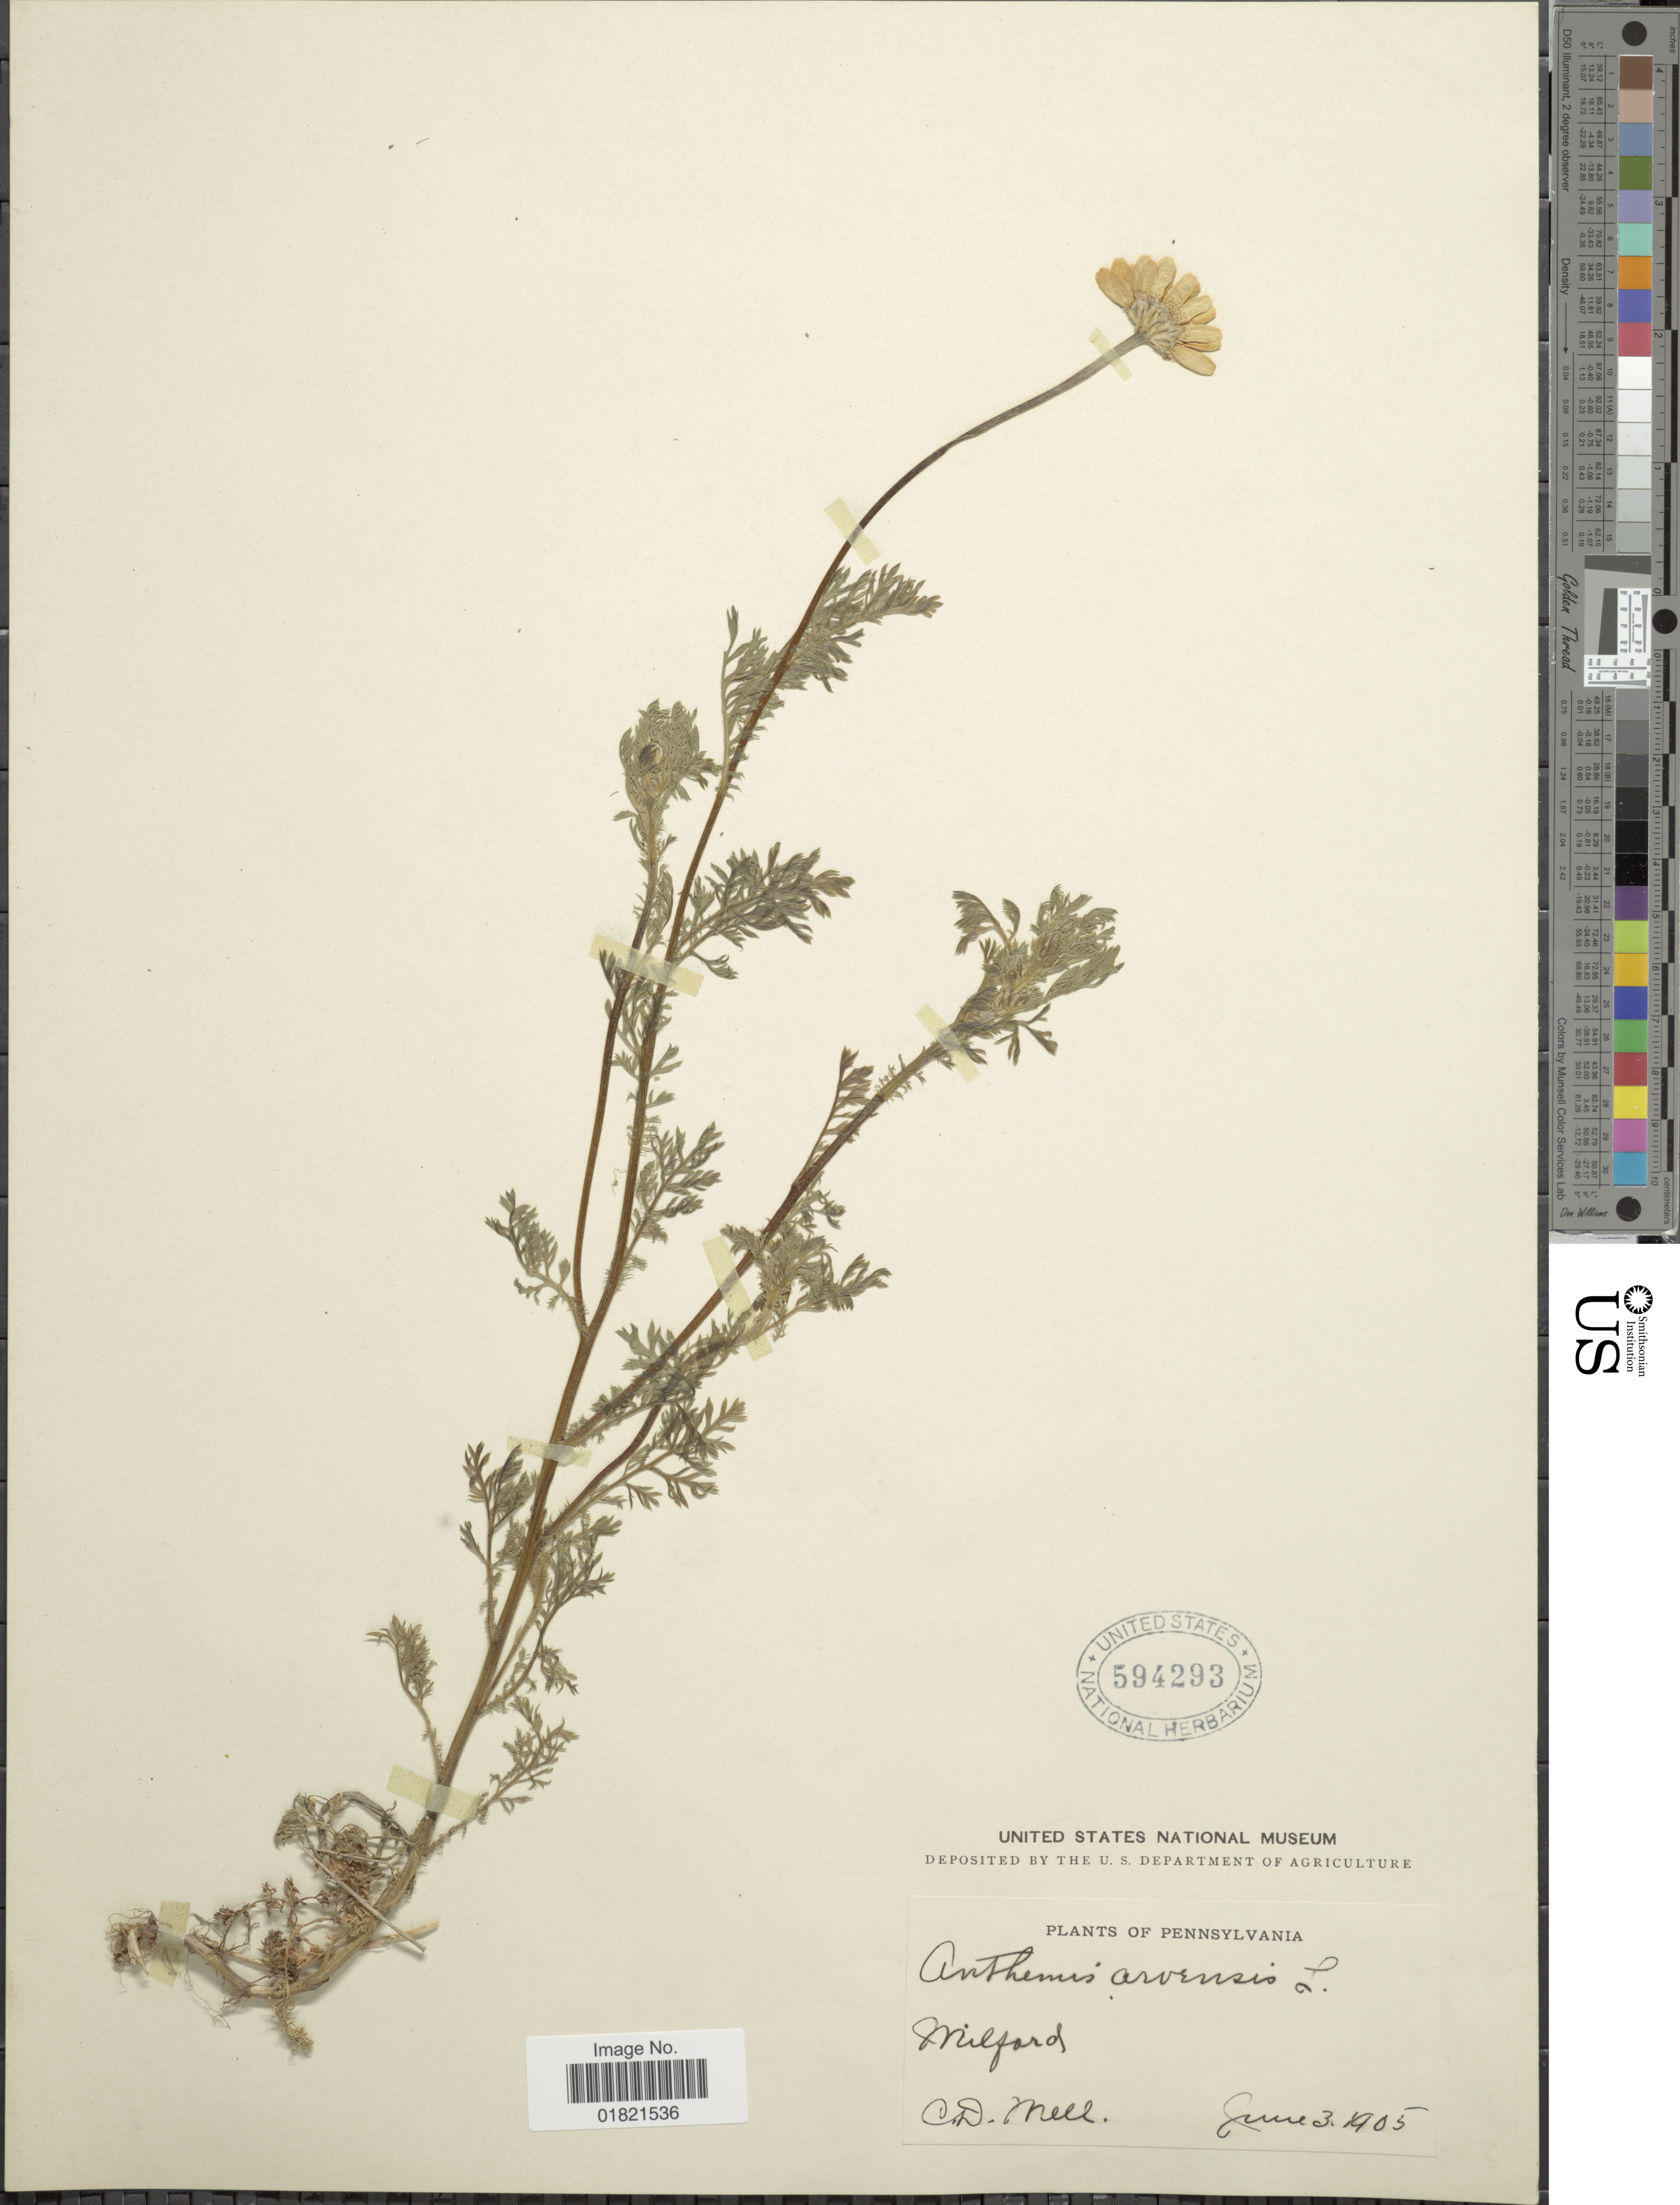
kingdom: Plantae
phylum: Tracheophyta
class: Magnoliopsida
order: Asterales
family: Asteraceae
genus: Anthemis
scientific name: Anthemis arvensis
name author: L.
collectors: C. D. Mell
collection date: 1905-06-03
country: United States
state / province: Pennsylvania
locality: Milford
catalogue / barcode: US 594293